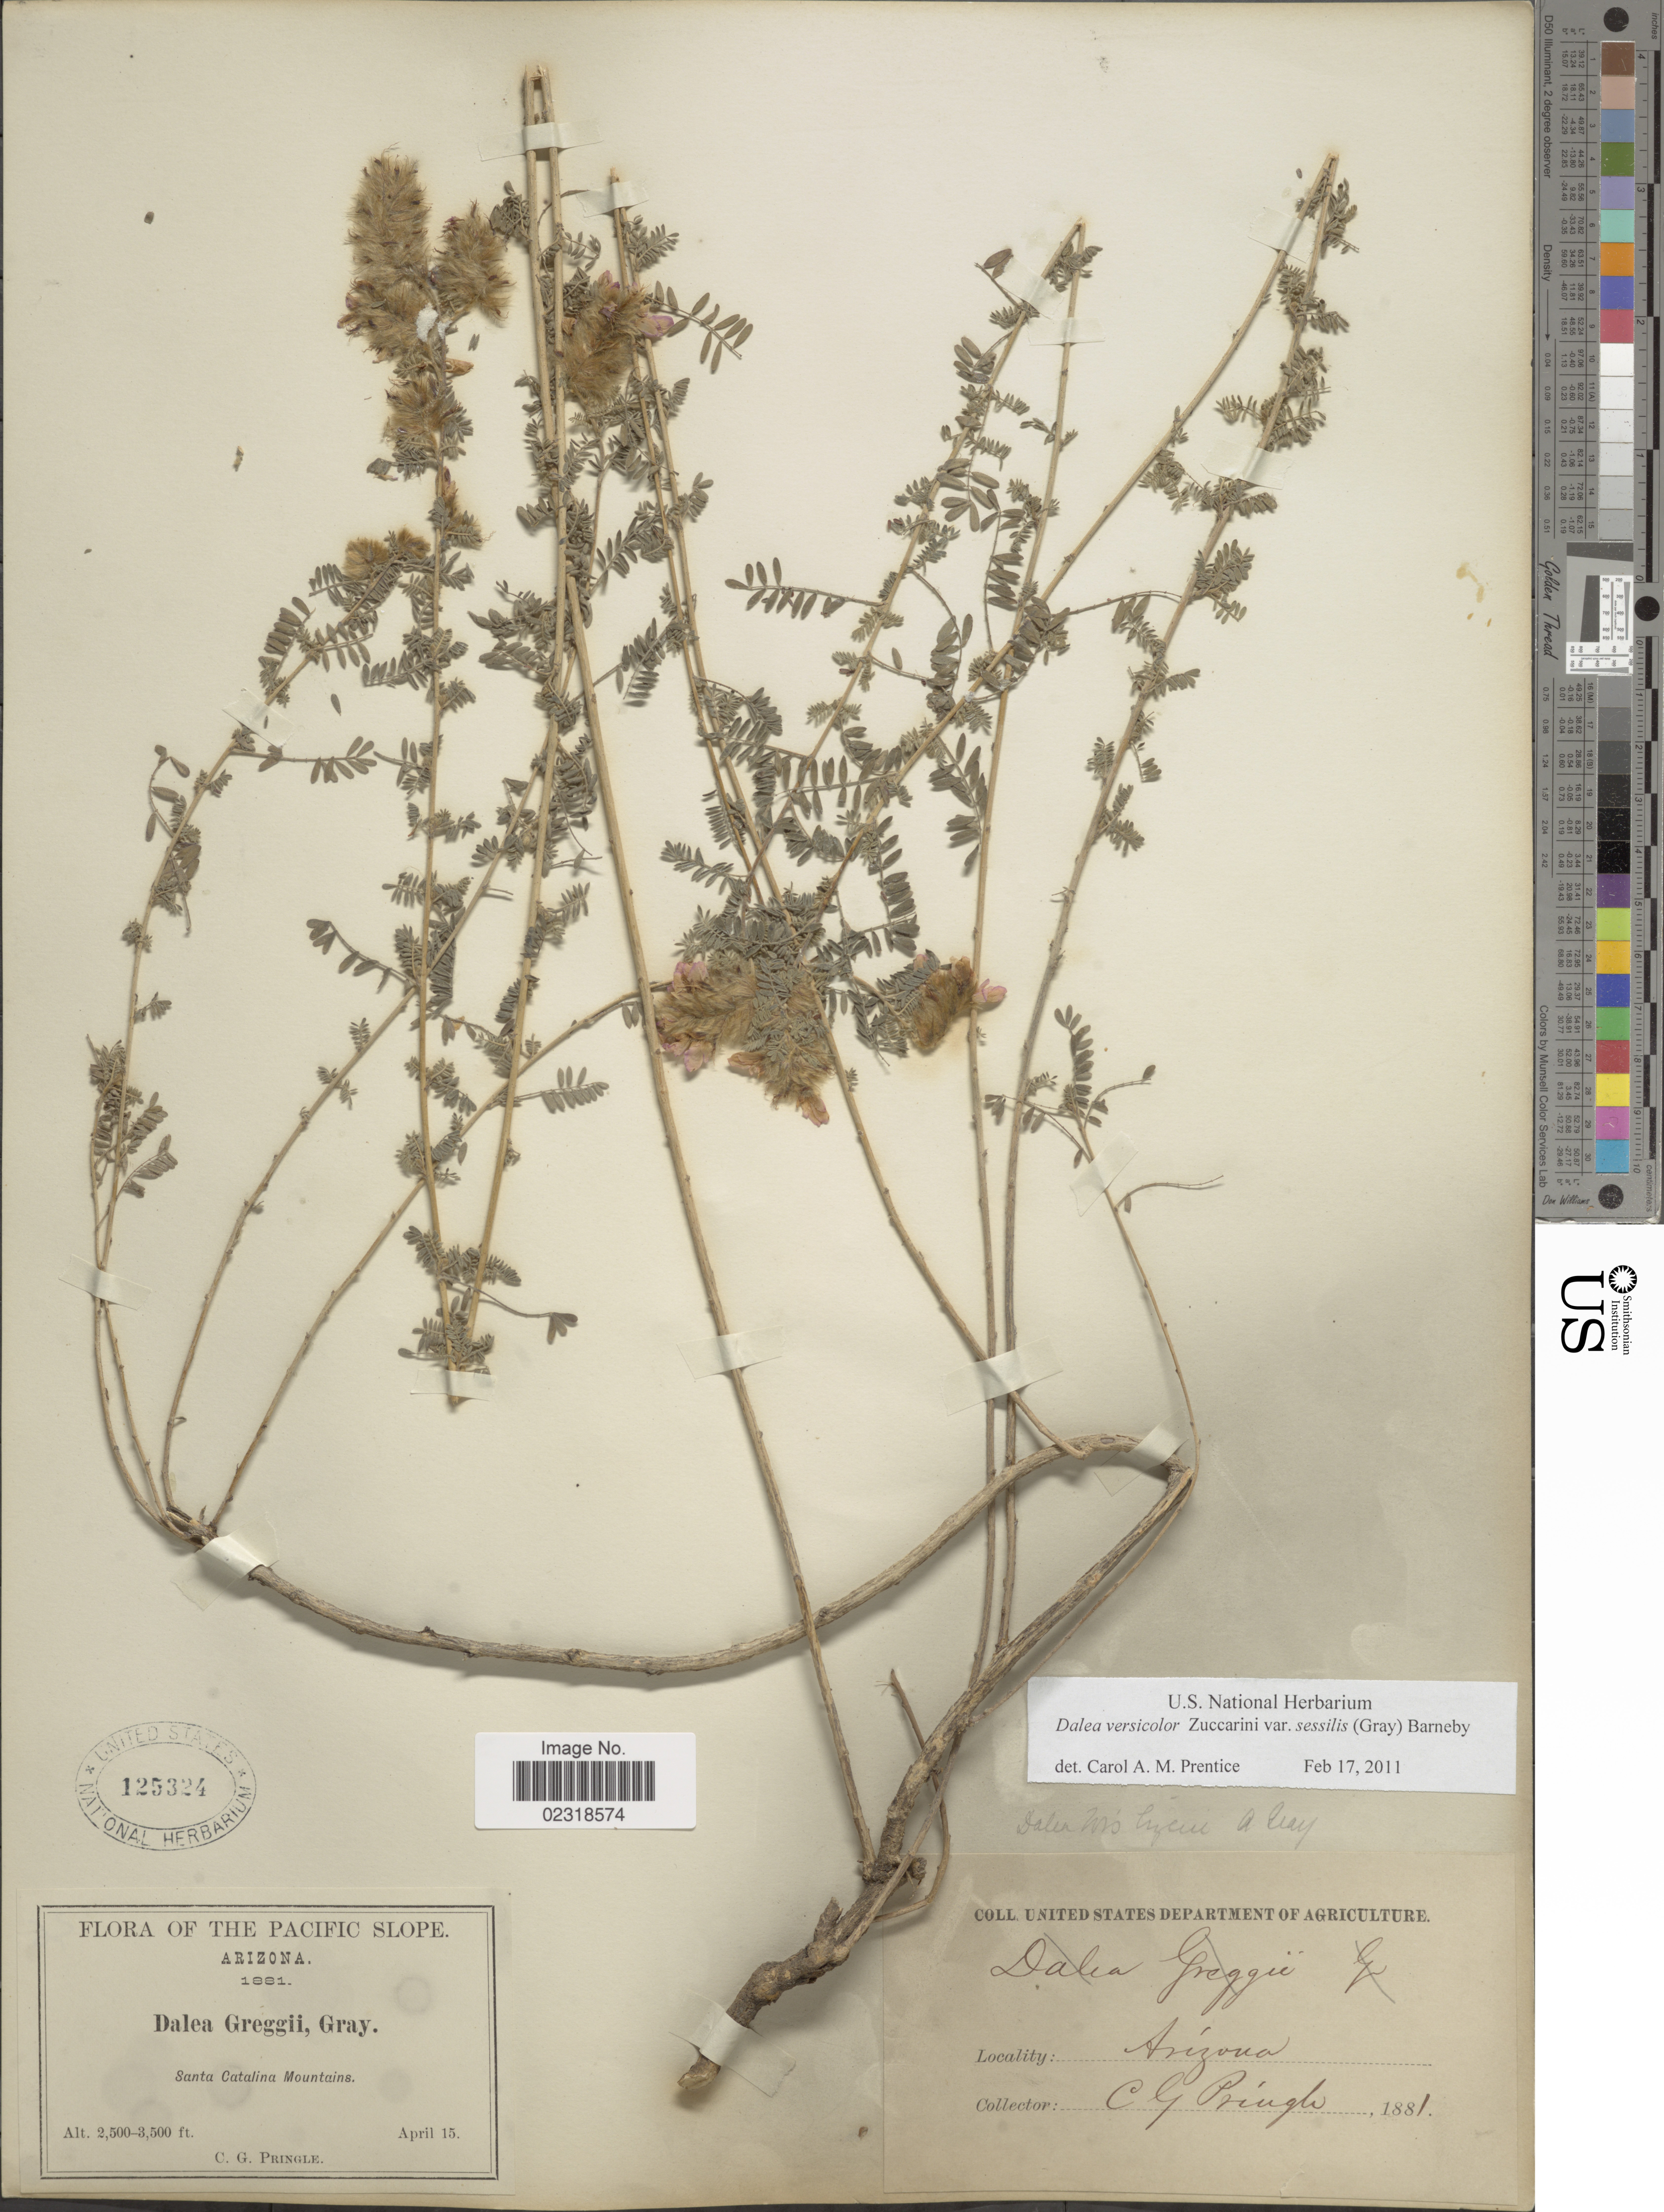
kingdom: Plantae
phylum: Tracheophyta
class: Magnoliopsida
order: Fabales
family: Fabaceae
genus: Dalea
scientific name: Dalea versicolor var. sessilis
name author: Zucc.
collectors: C. G. Pringle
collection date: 1881-04-15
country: United States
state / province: Arizona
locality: The Pacific Slope, Santa Catalina Mountains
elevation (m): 762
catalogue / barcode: US 125324